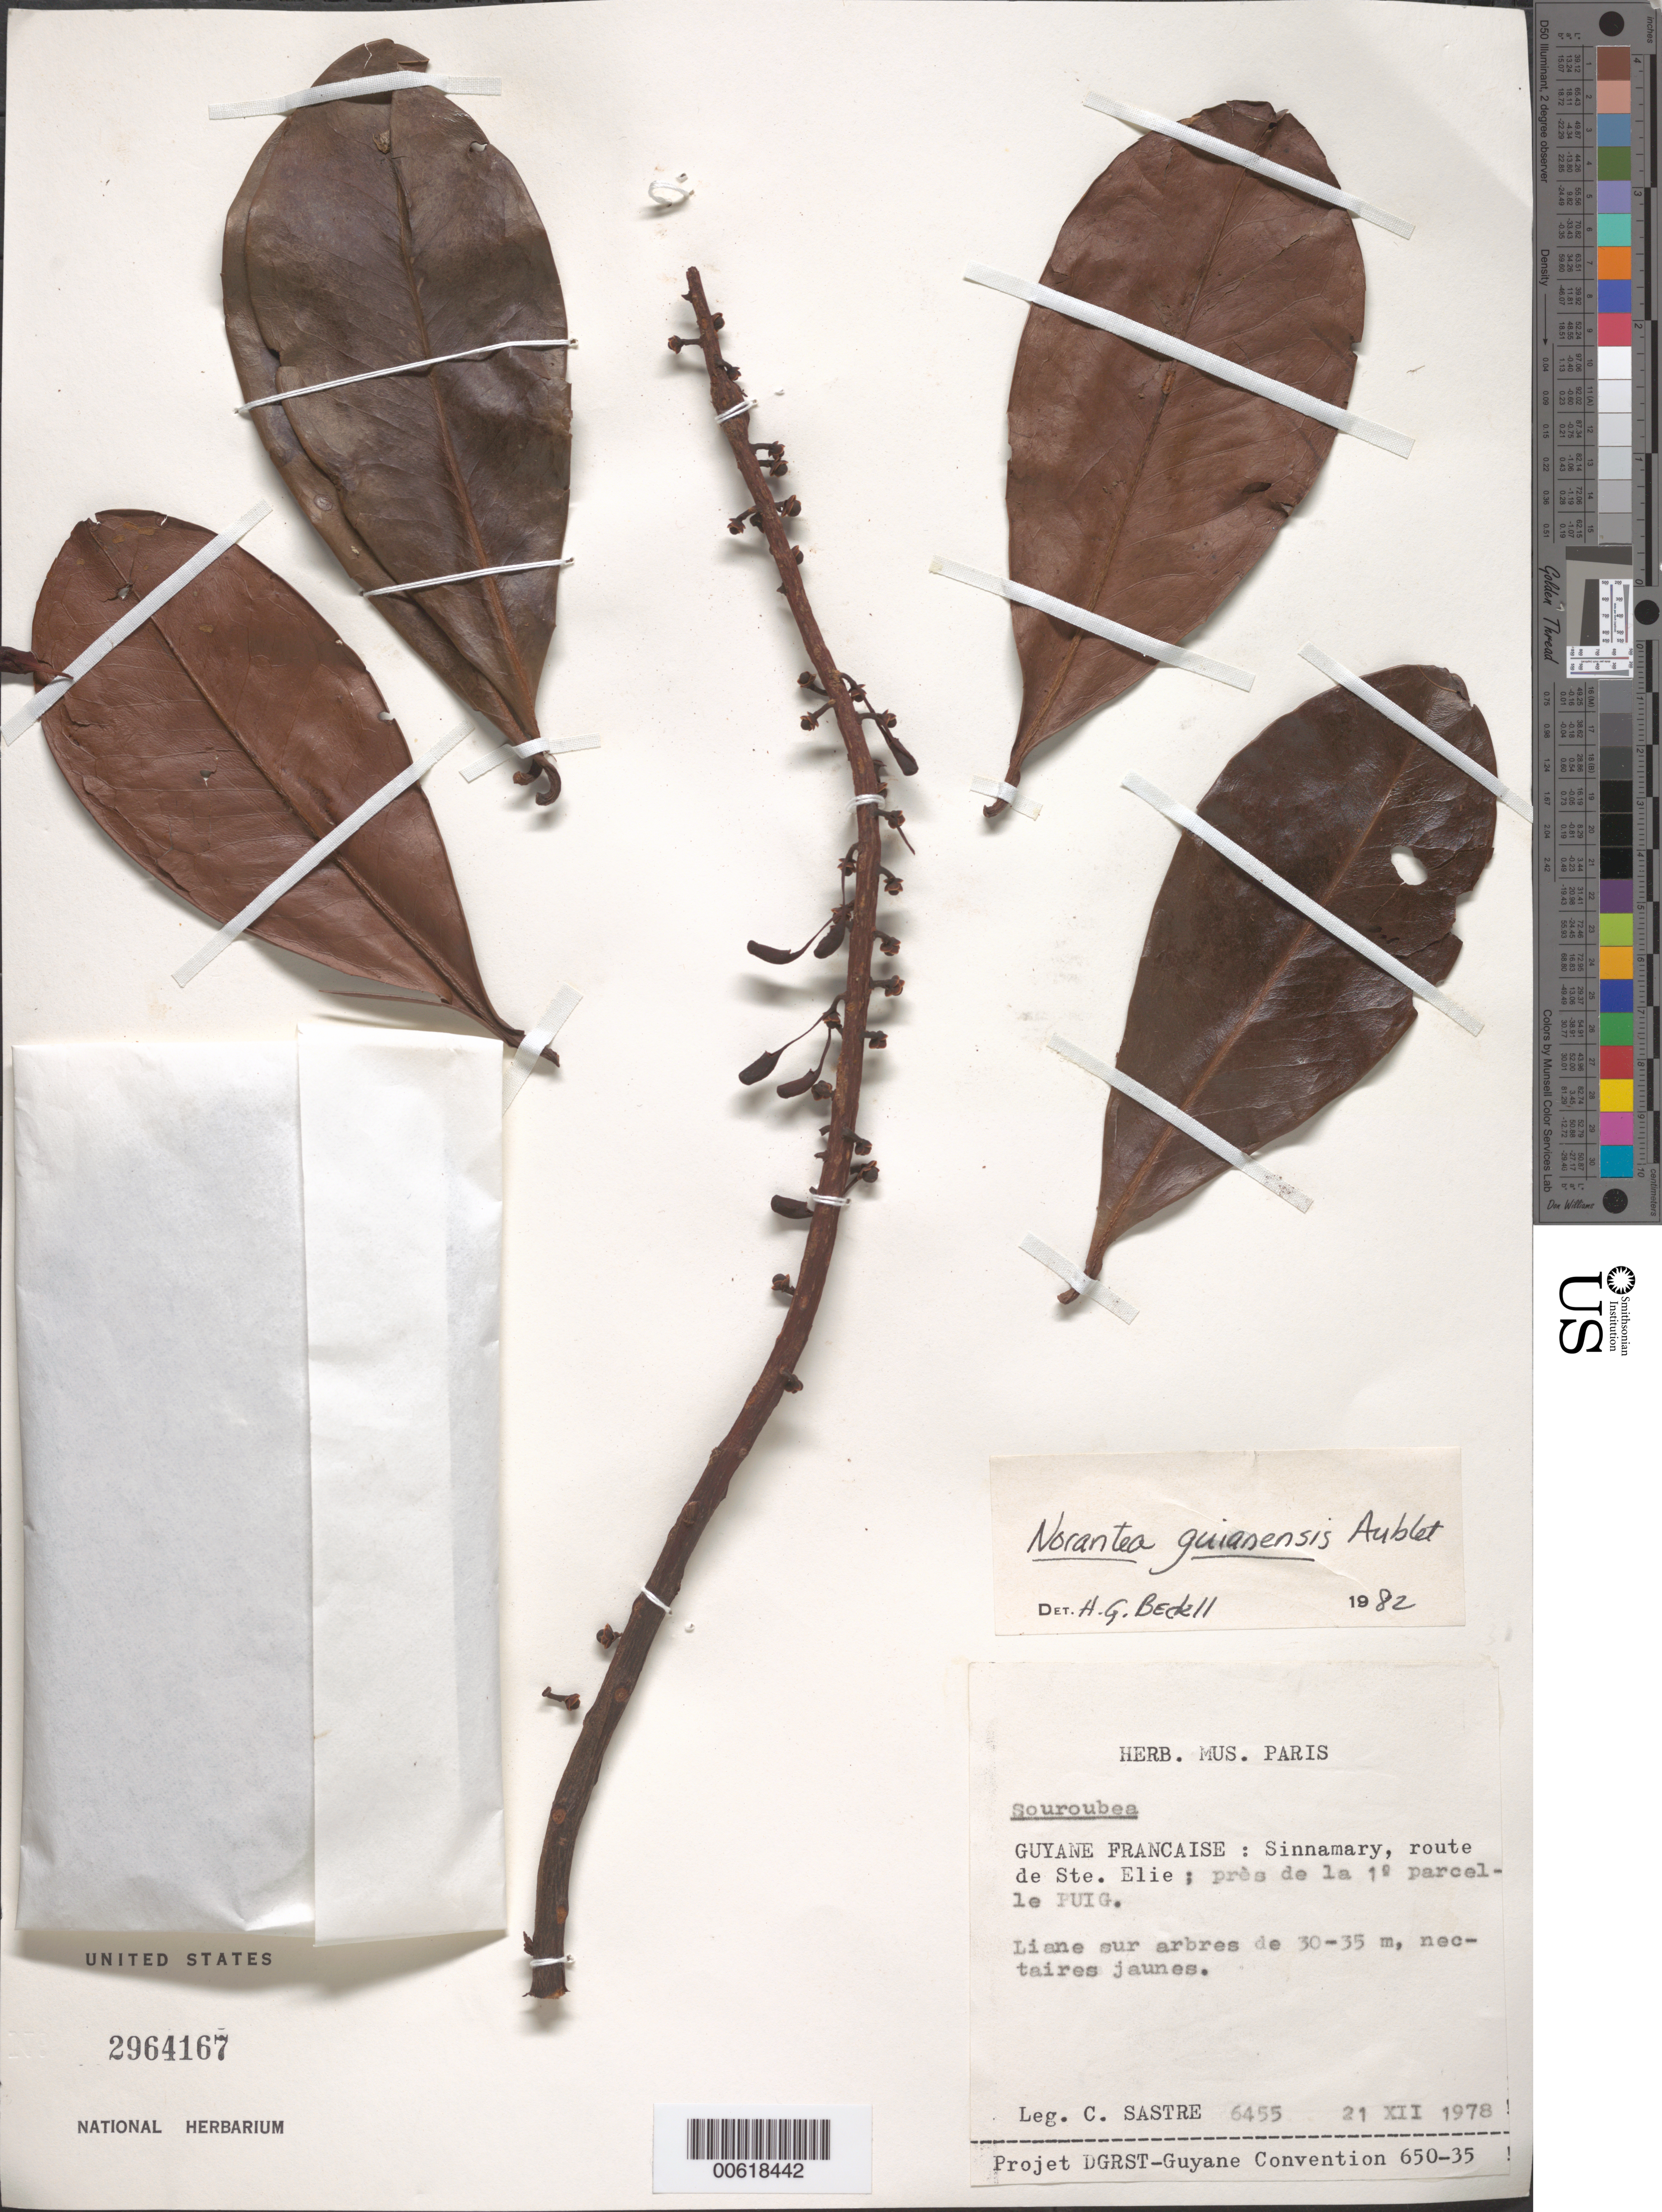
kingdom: Plantae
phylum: Tracheophyta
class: Magnoliopsida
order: Ericales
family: Marcgraviaceae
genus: Norantea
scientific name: Norantea guianensis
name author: Aubl.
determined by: Bedell, H. G.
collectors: C. H. L. Sastre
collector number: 6455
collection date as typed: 21-Dec-78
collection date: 1978-12-21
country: French Guiana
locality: Sinnamary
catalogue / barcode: US 2964167